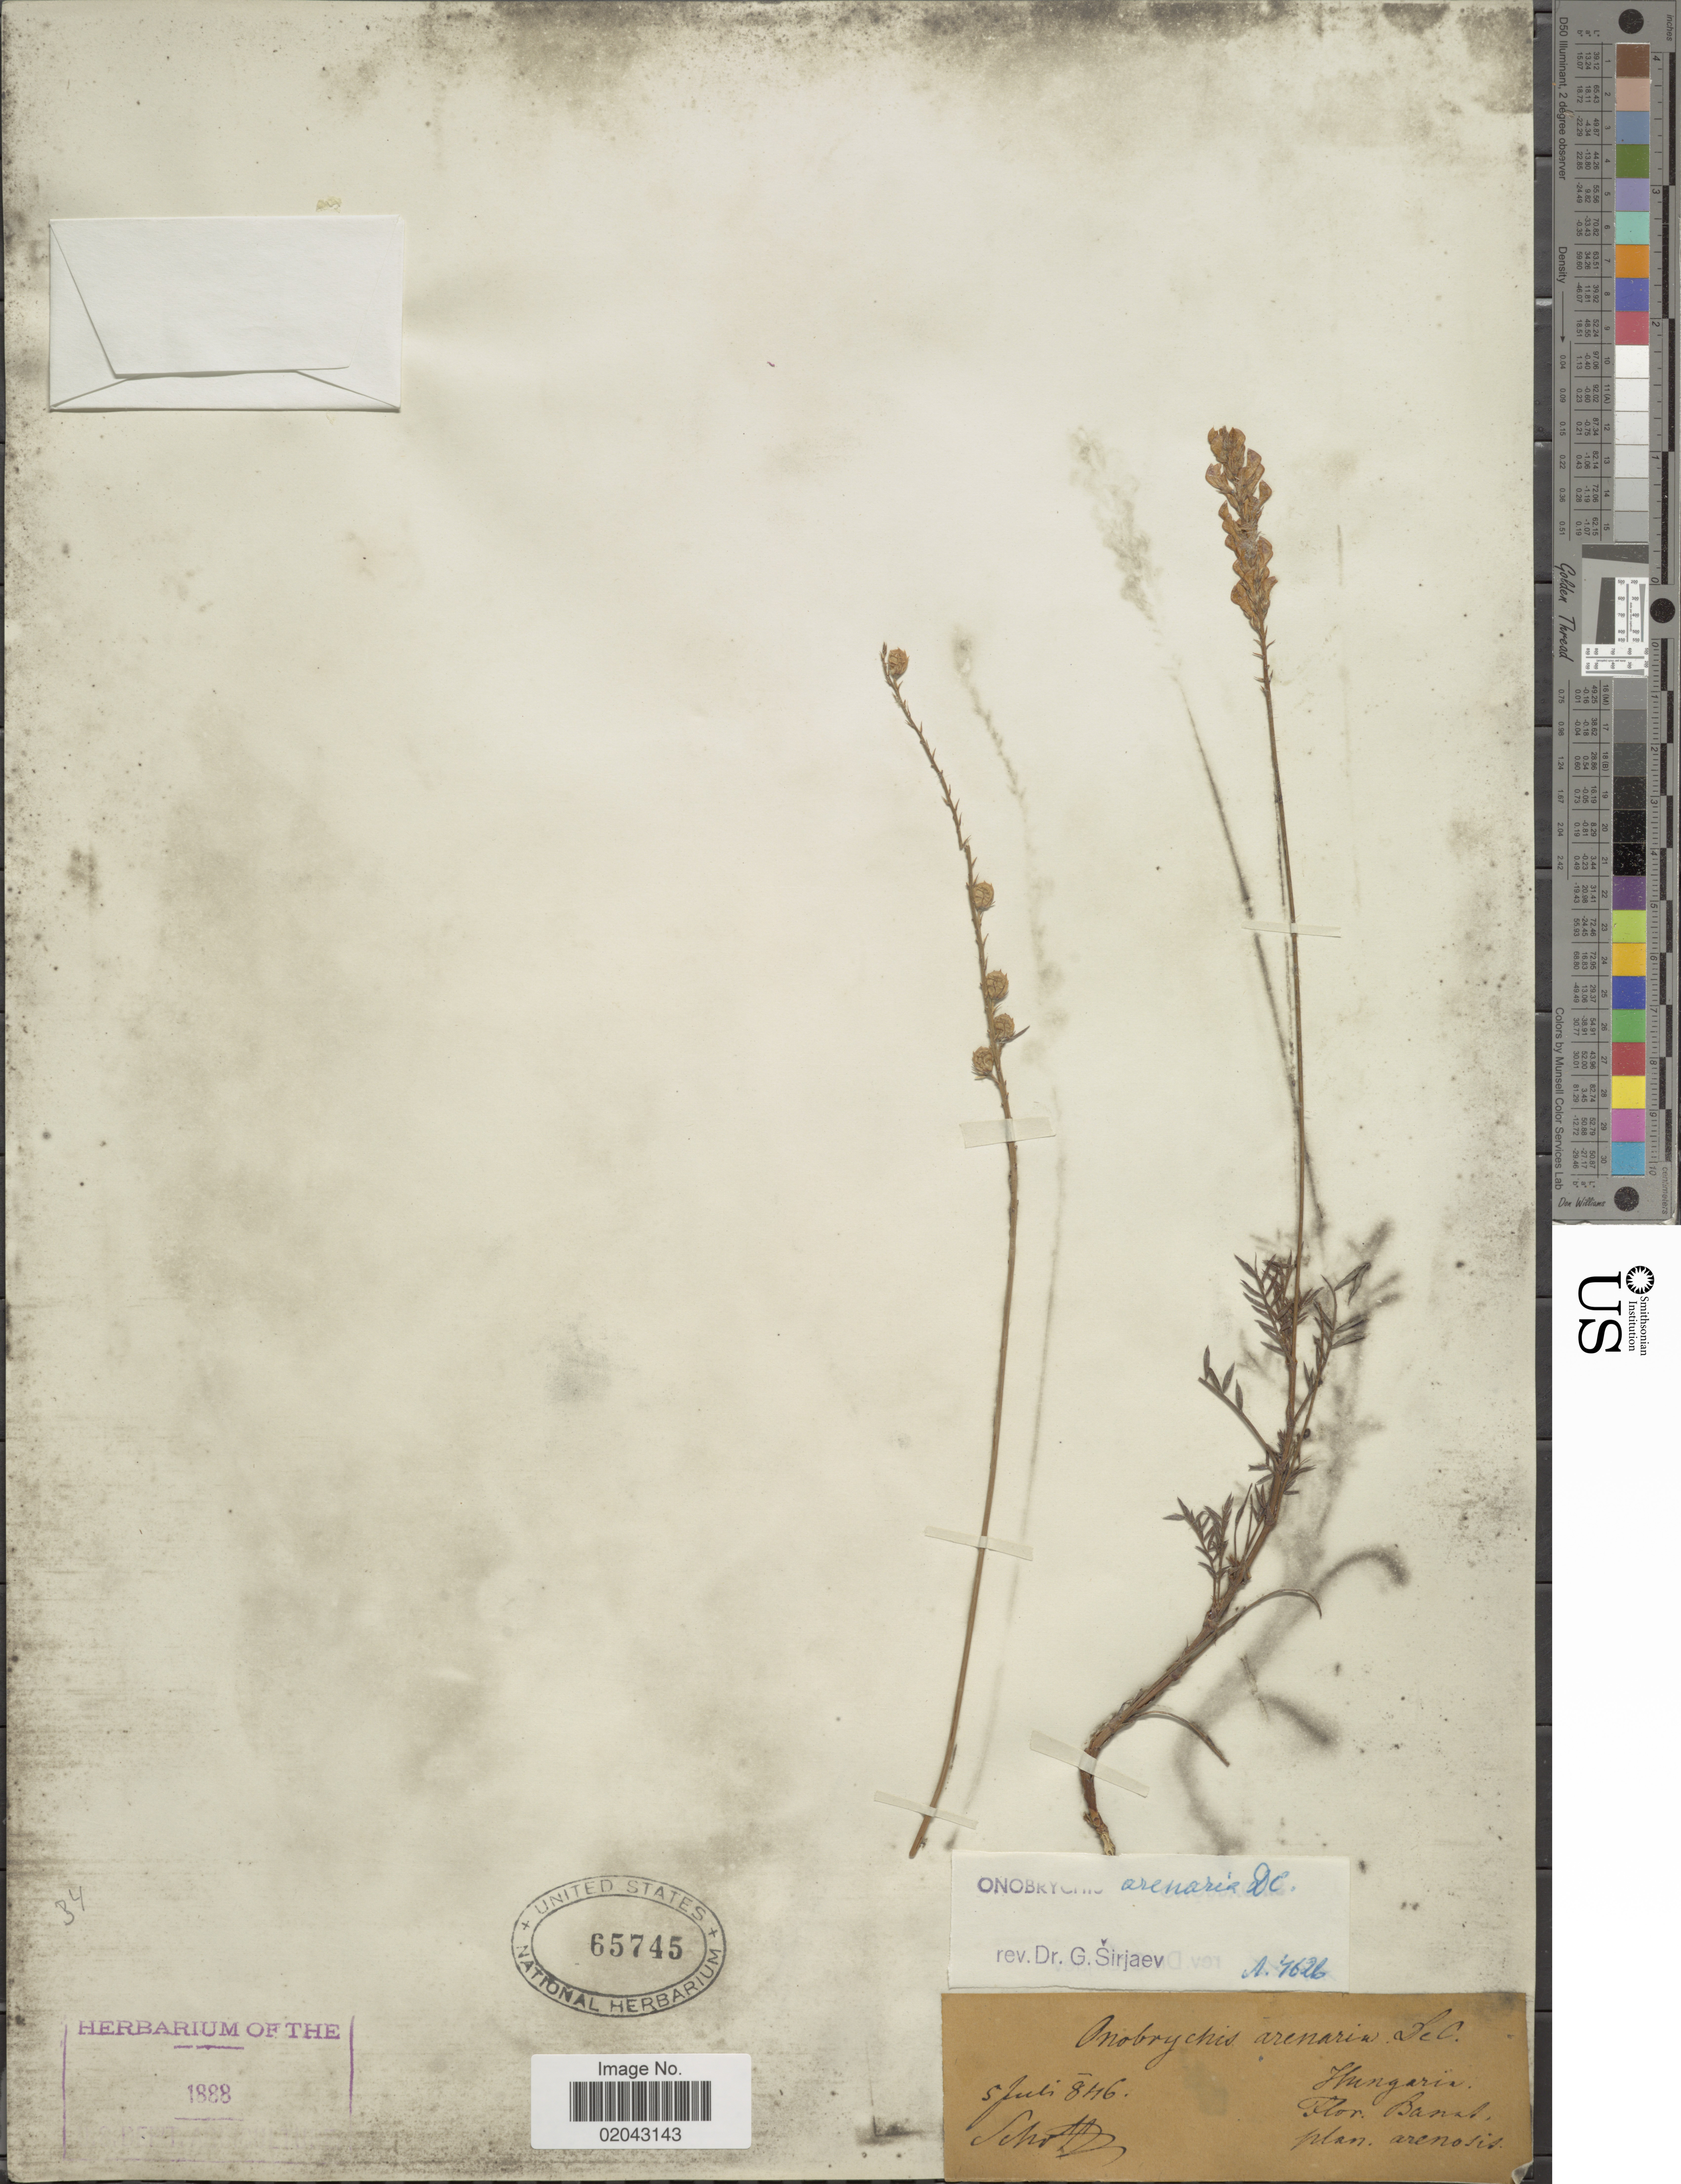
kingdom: Plantae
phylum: Tracheophyta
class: Magnoliopsida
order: Fabales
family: Fabaceae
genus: Onobrychis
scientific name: Onobrychis arenaria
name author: (Kit.) DC.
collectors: Schott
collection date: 1846-07-05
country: Hungary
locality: Hungaria.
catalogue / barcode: US 65745